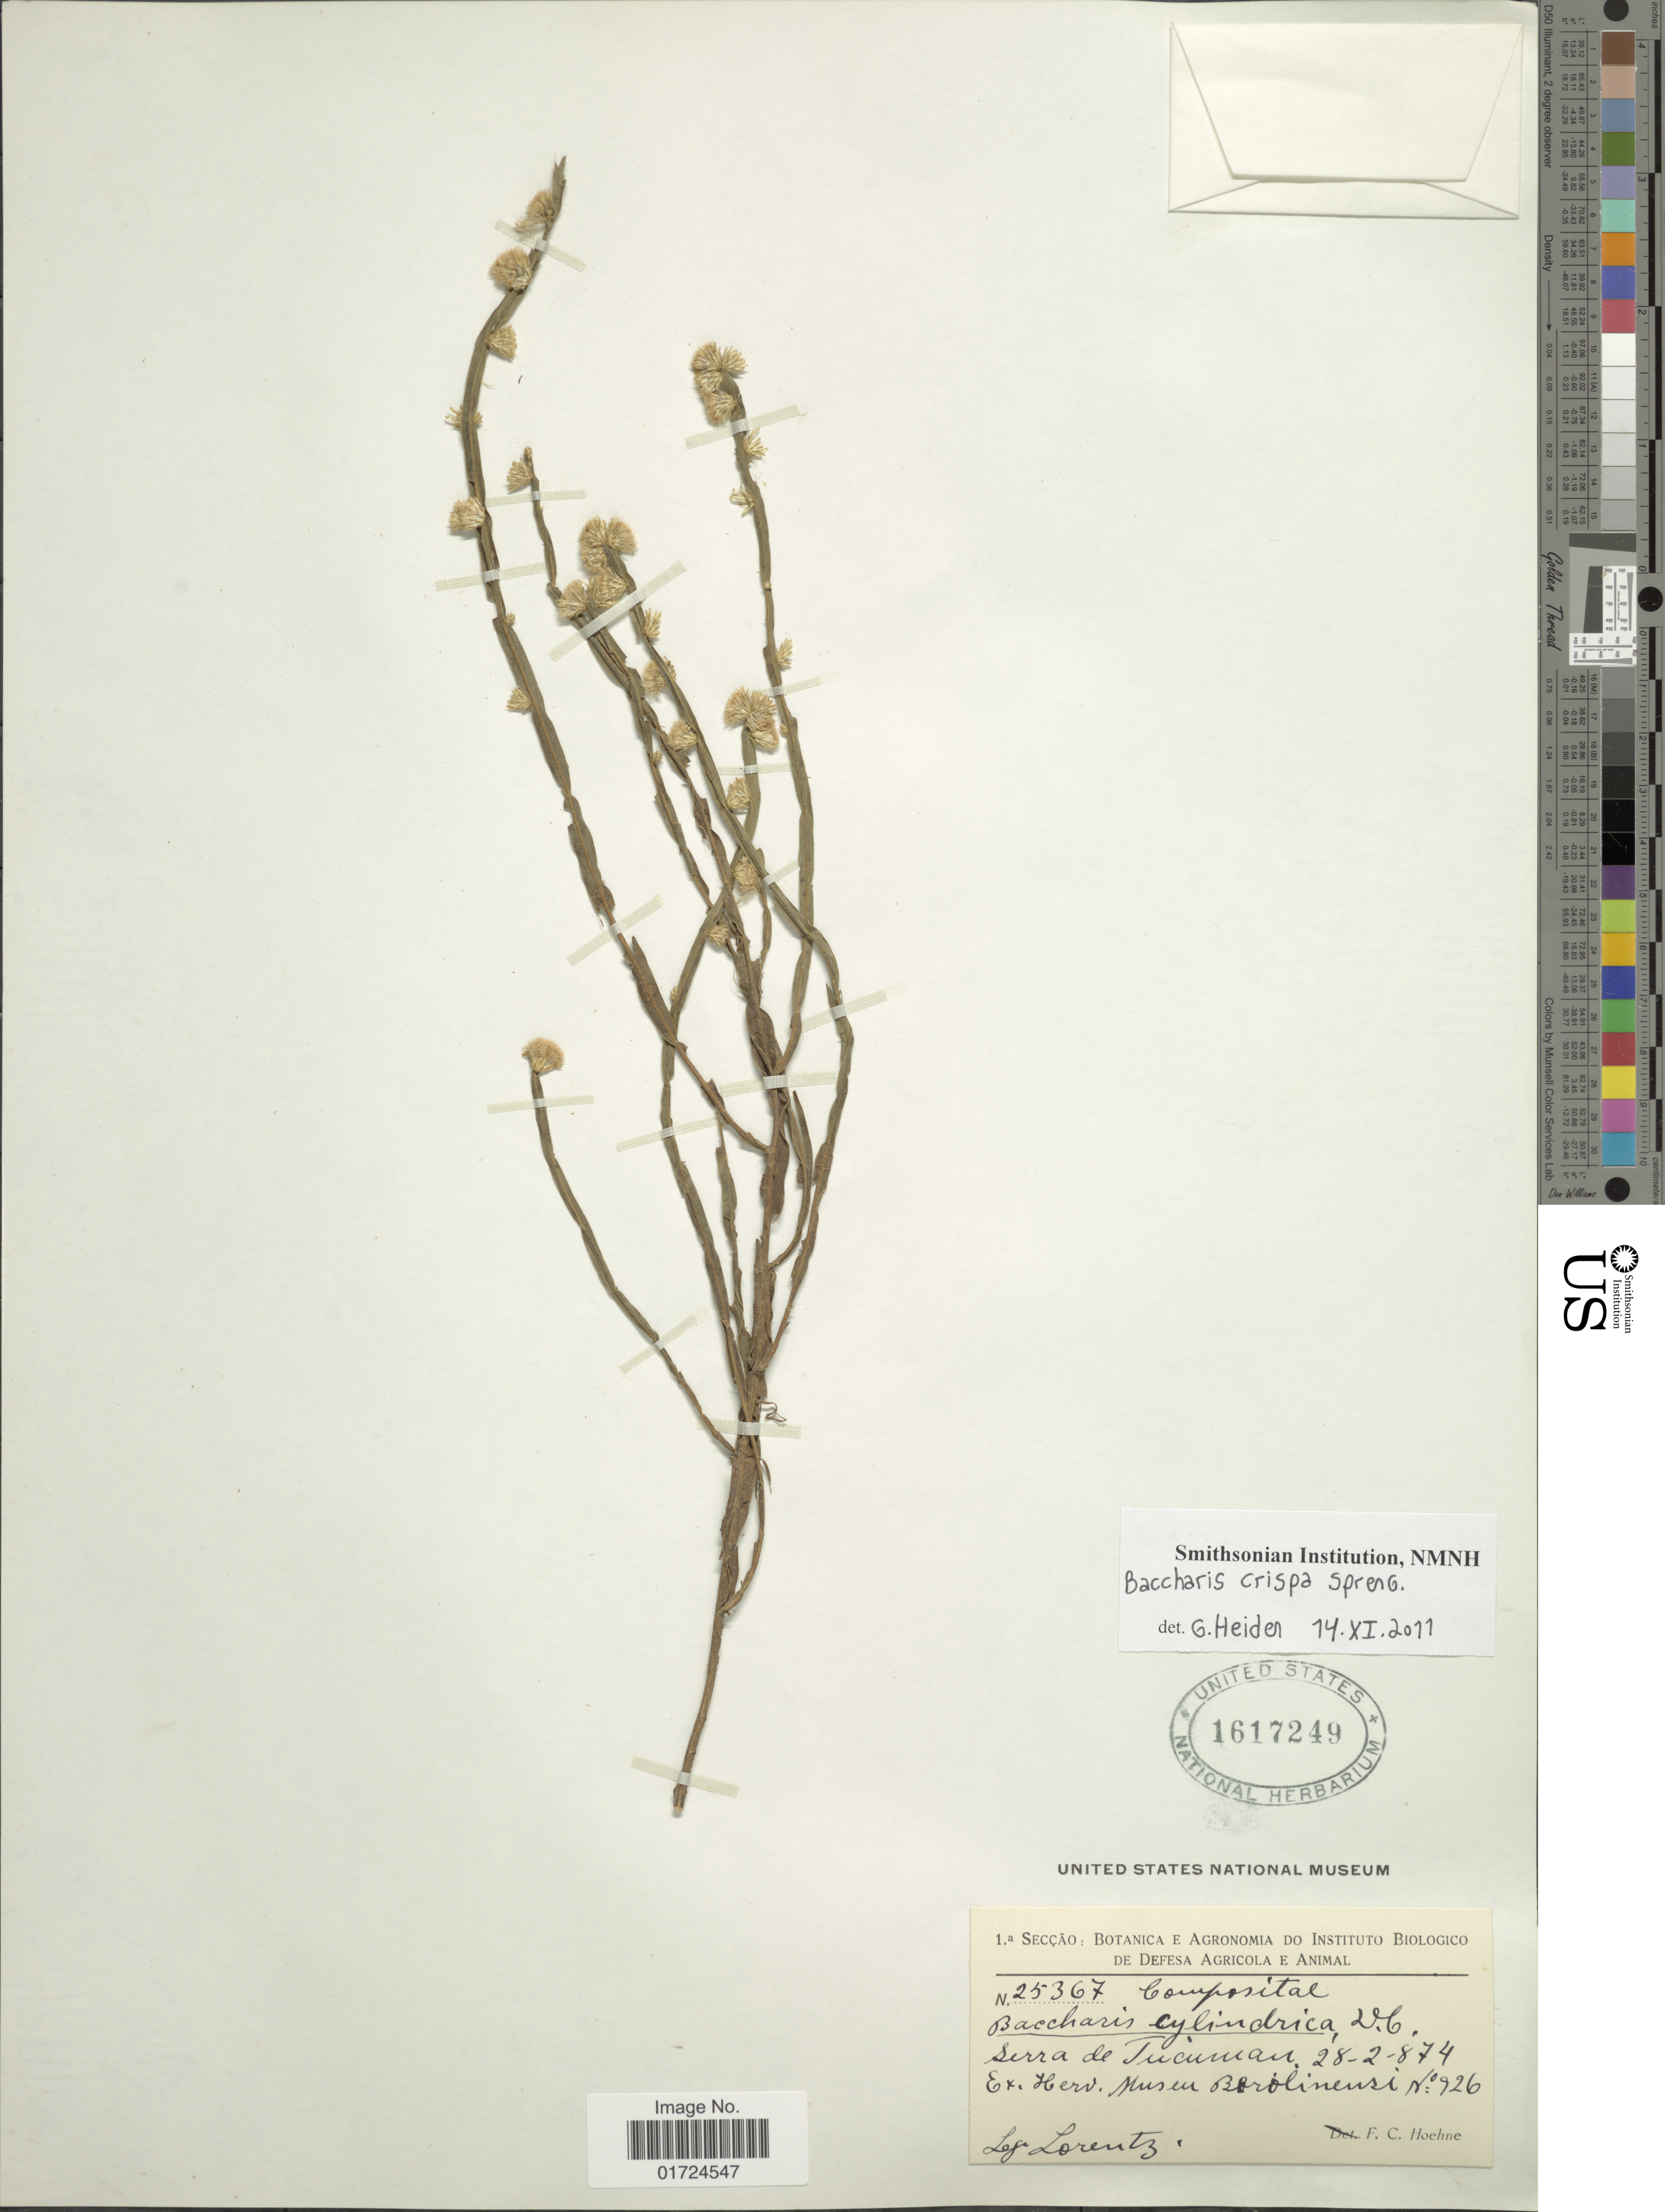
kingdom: Plantae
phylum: Tracheophyta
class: Magnoliopsida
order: Asterales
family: Asteraceae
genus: Baccharis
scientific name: Baccharis crispa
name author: Spreng.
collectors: -. Lorentz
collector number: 926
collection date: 1874-02-28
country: Argentina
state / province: Tucuman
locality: Serra de Tucuman.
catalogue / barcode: US 1617249